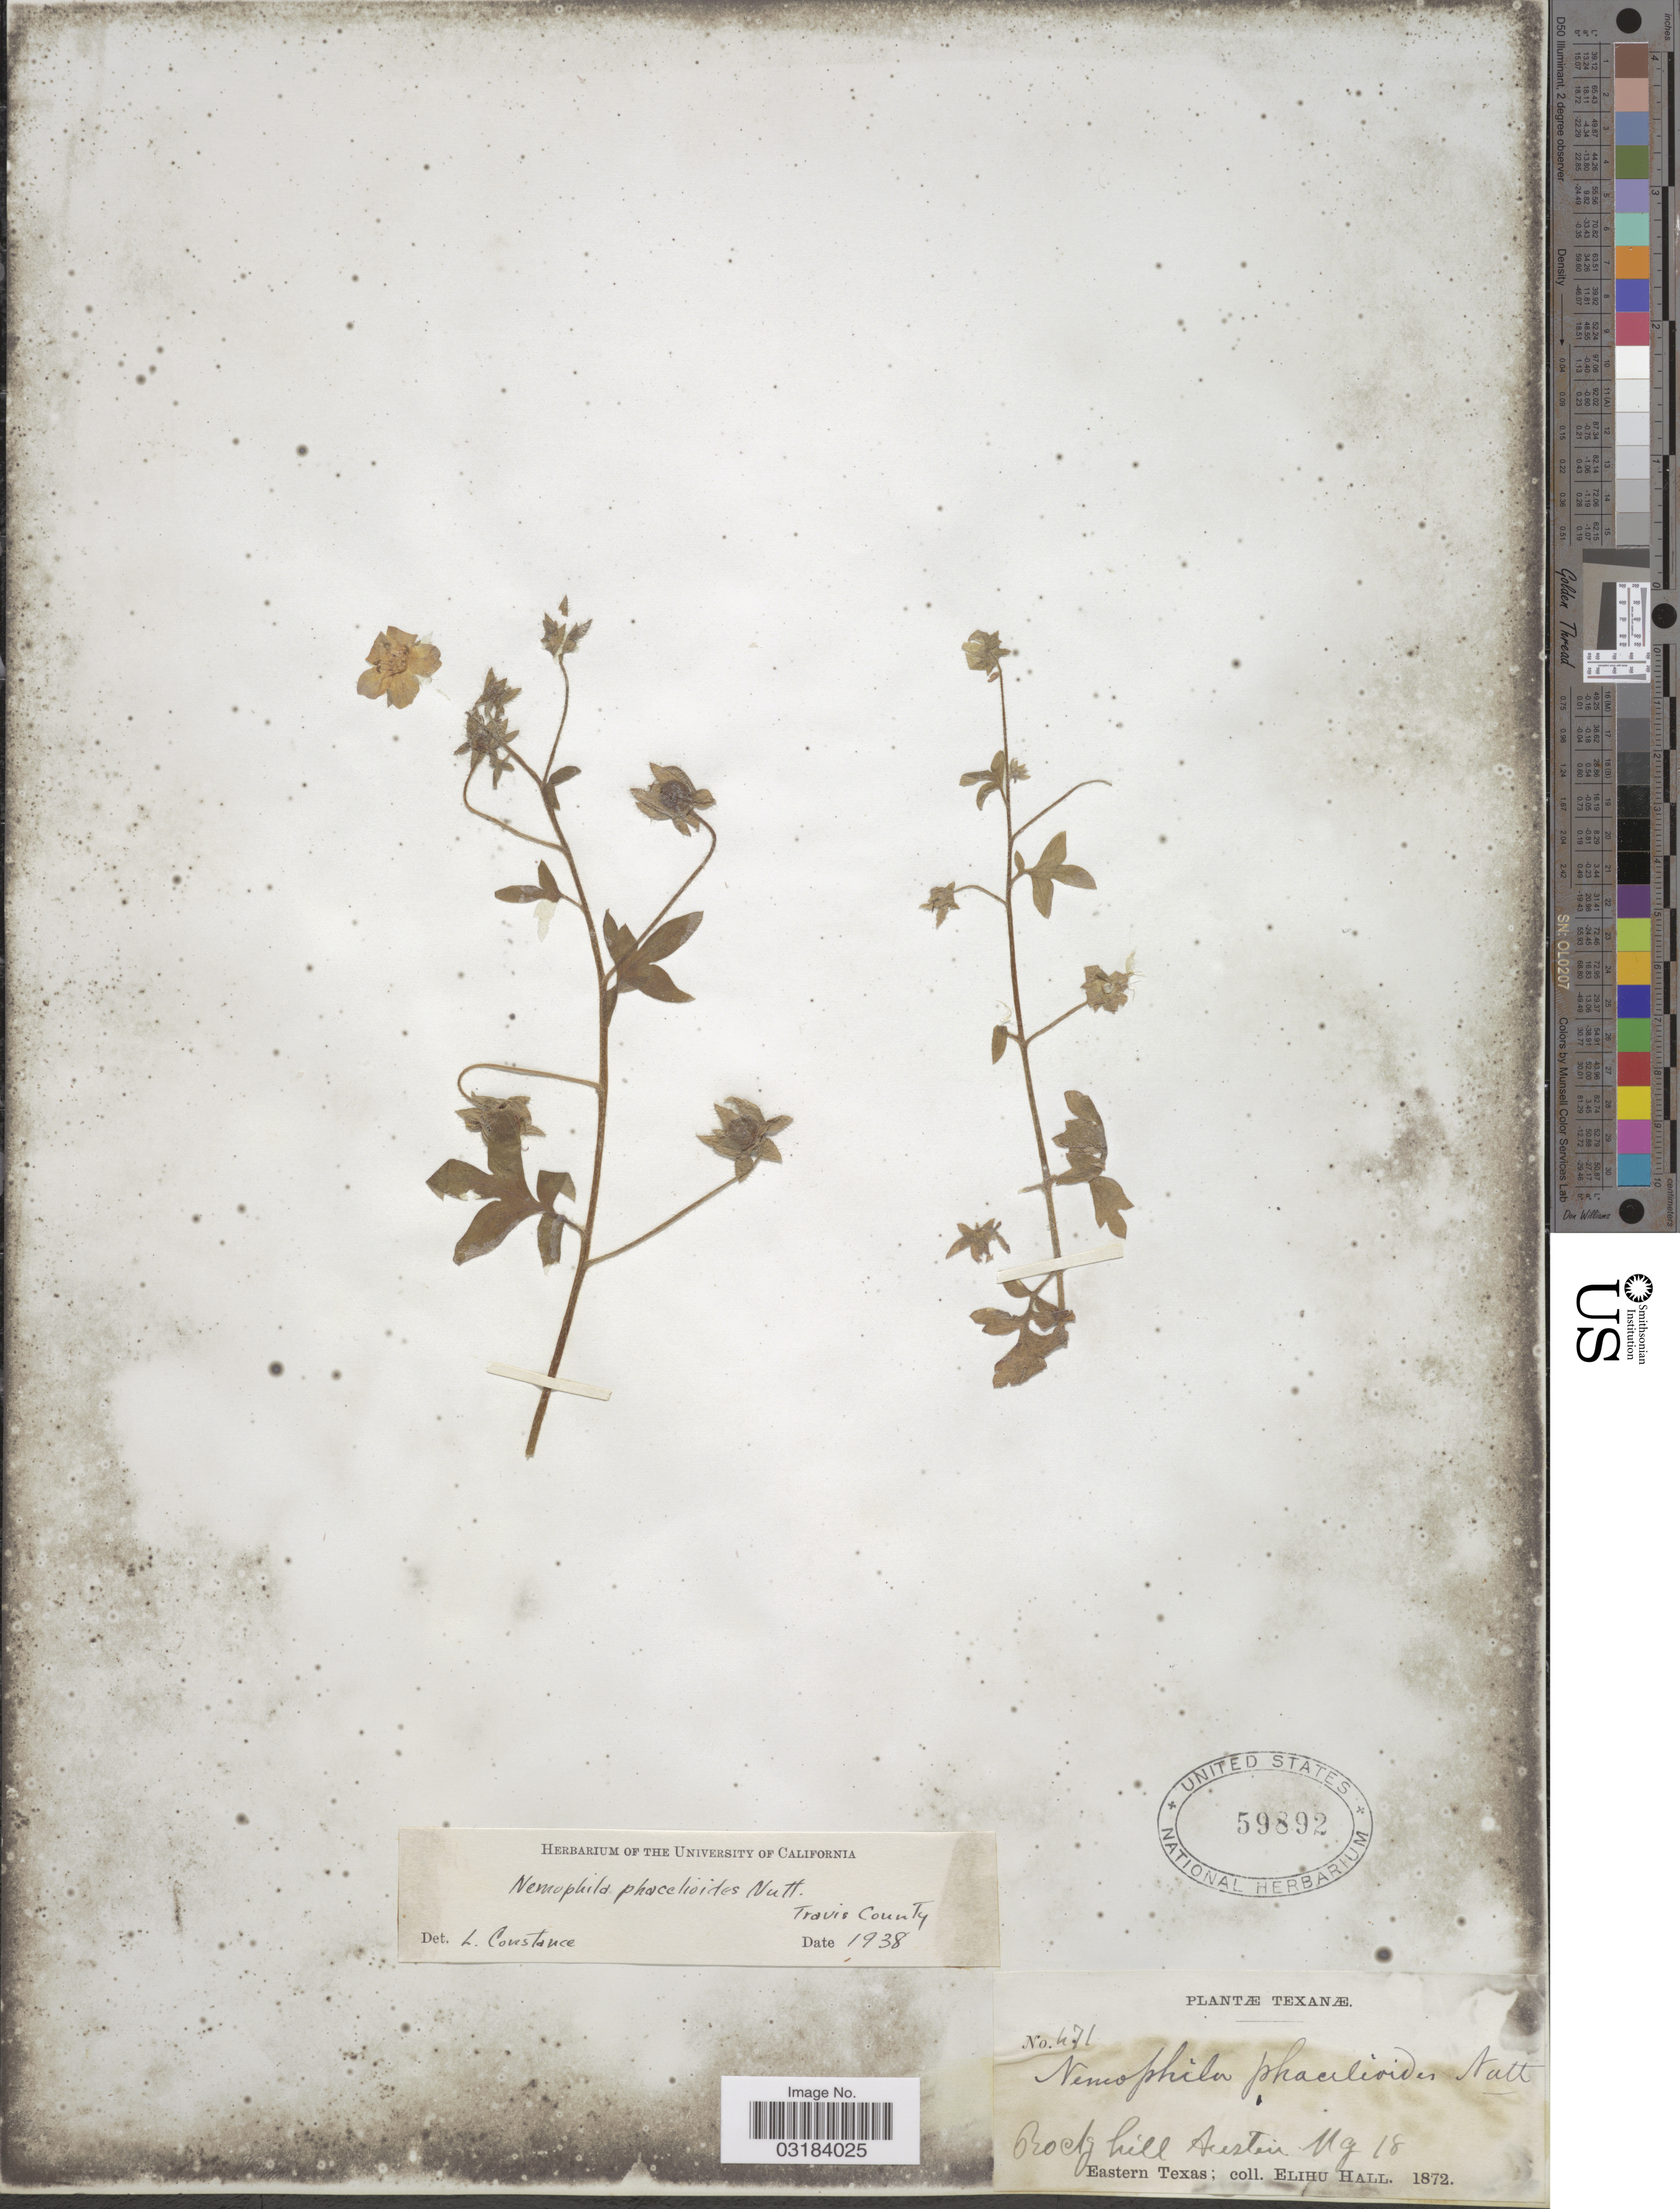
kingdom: Plantae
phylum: Tracheophyta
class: Magnoliopsida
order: Boraginales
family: Hydrophyllaceae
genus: Nemophila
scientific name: Nemophila phacelioides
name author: W.P.C. Barton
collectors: E. Hall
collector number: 471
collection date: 1872-05-18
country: United States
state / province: Texas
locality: Rocky Hill, Austin.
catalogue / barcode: US 59892